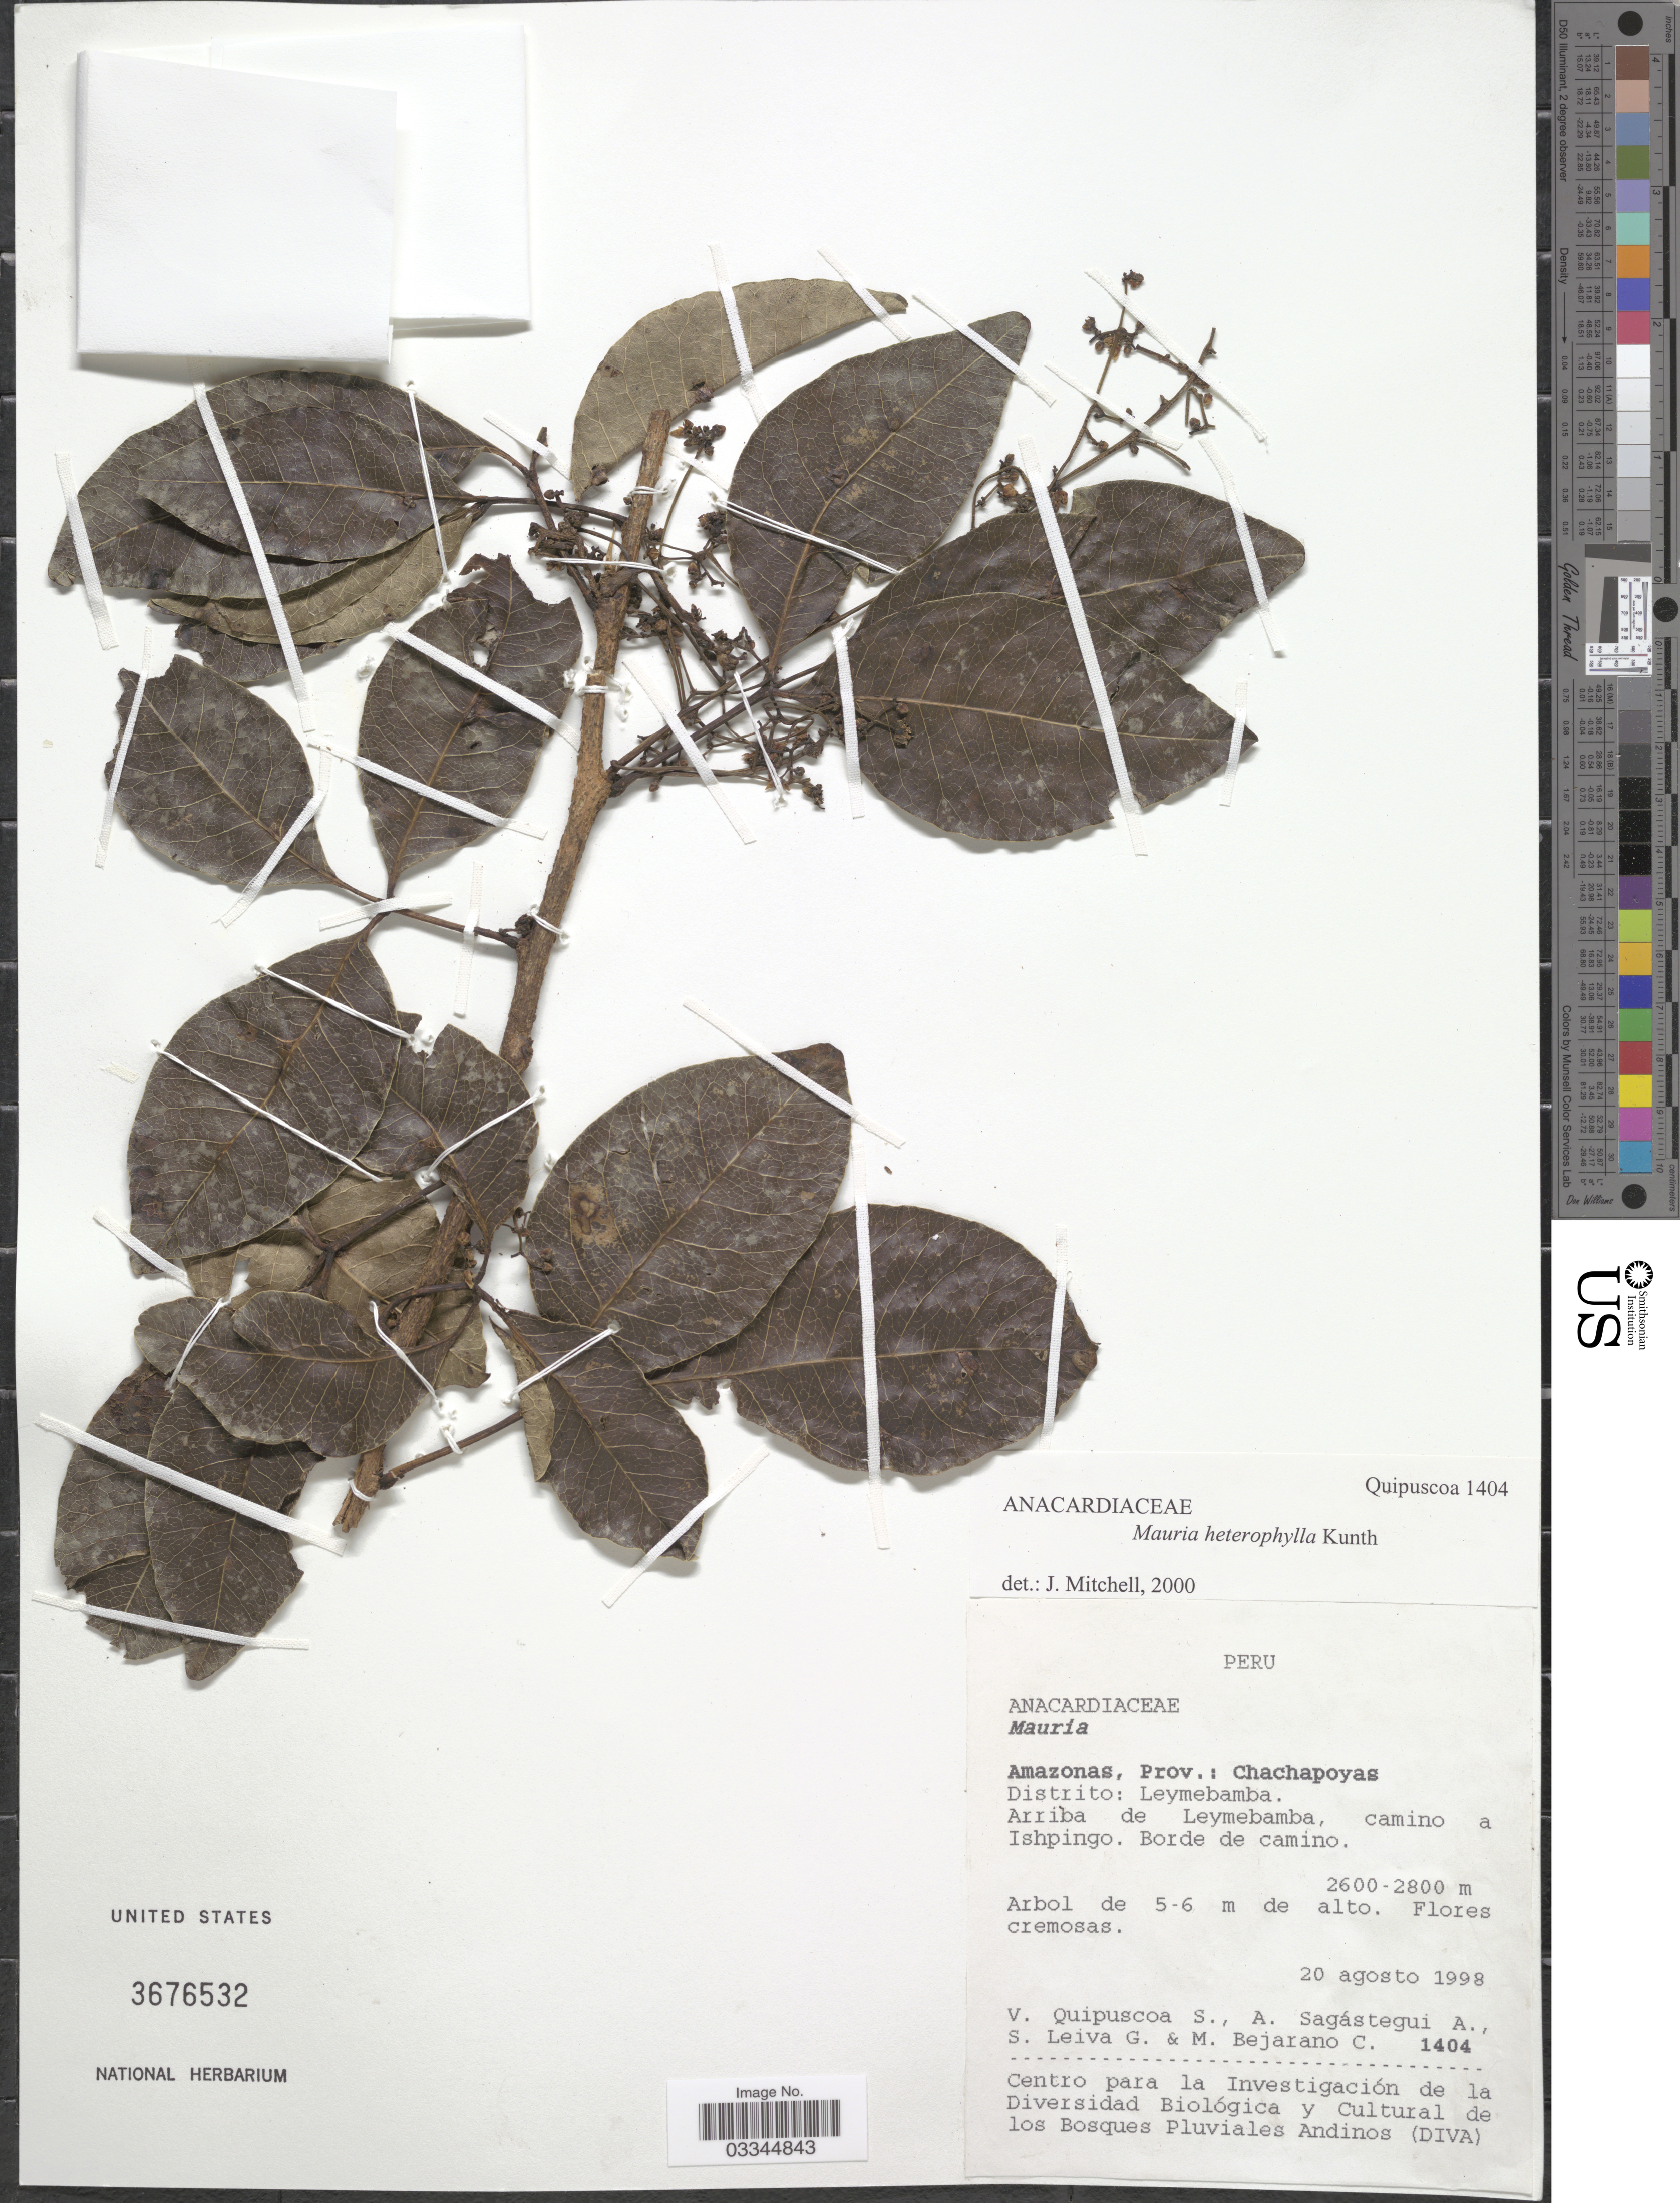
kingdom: Plantae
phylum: Tracheophyta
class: Magnoliopsida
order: Sapindales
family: Anacardiaceae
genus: Mauria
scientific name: Mauria heterophylla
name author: Kunth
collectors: V. Quipuscoa S., A. Sagástegui A., S. Leiva G. & M. Bejarano C.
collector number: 1404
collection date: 1998-08-20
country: Peru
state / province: Amazonas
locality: Prov.: Chachapoyas. Distrito: Leymebamba, camino a Ishpingo. Borde de camino.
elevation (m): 2600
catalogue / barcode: US 3676532